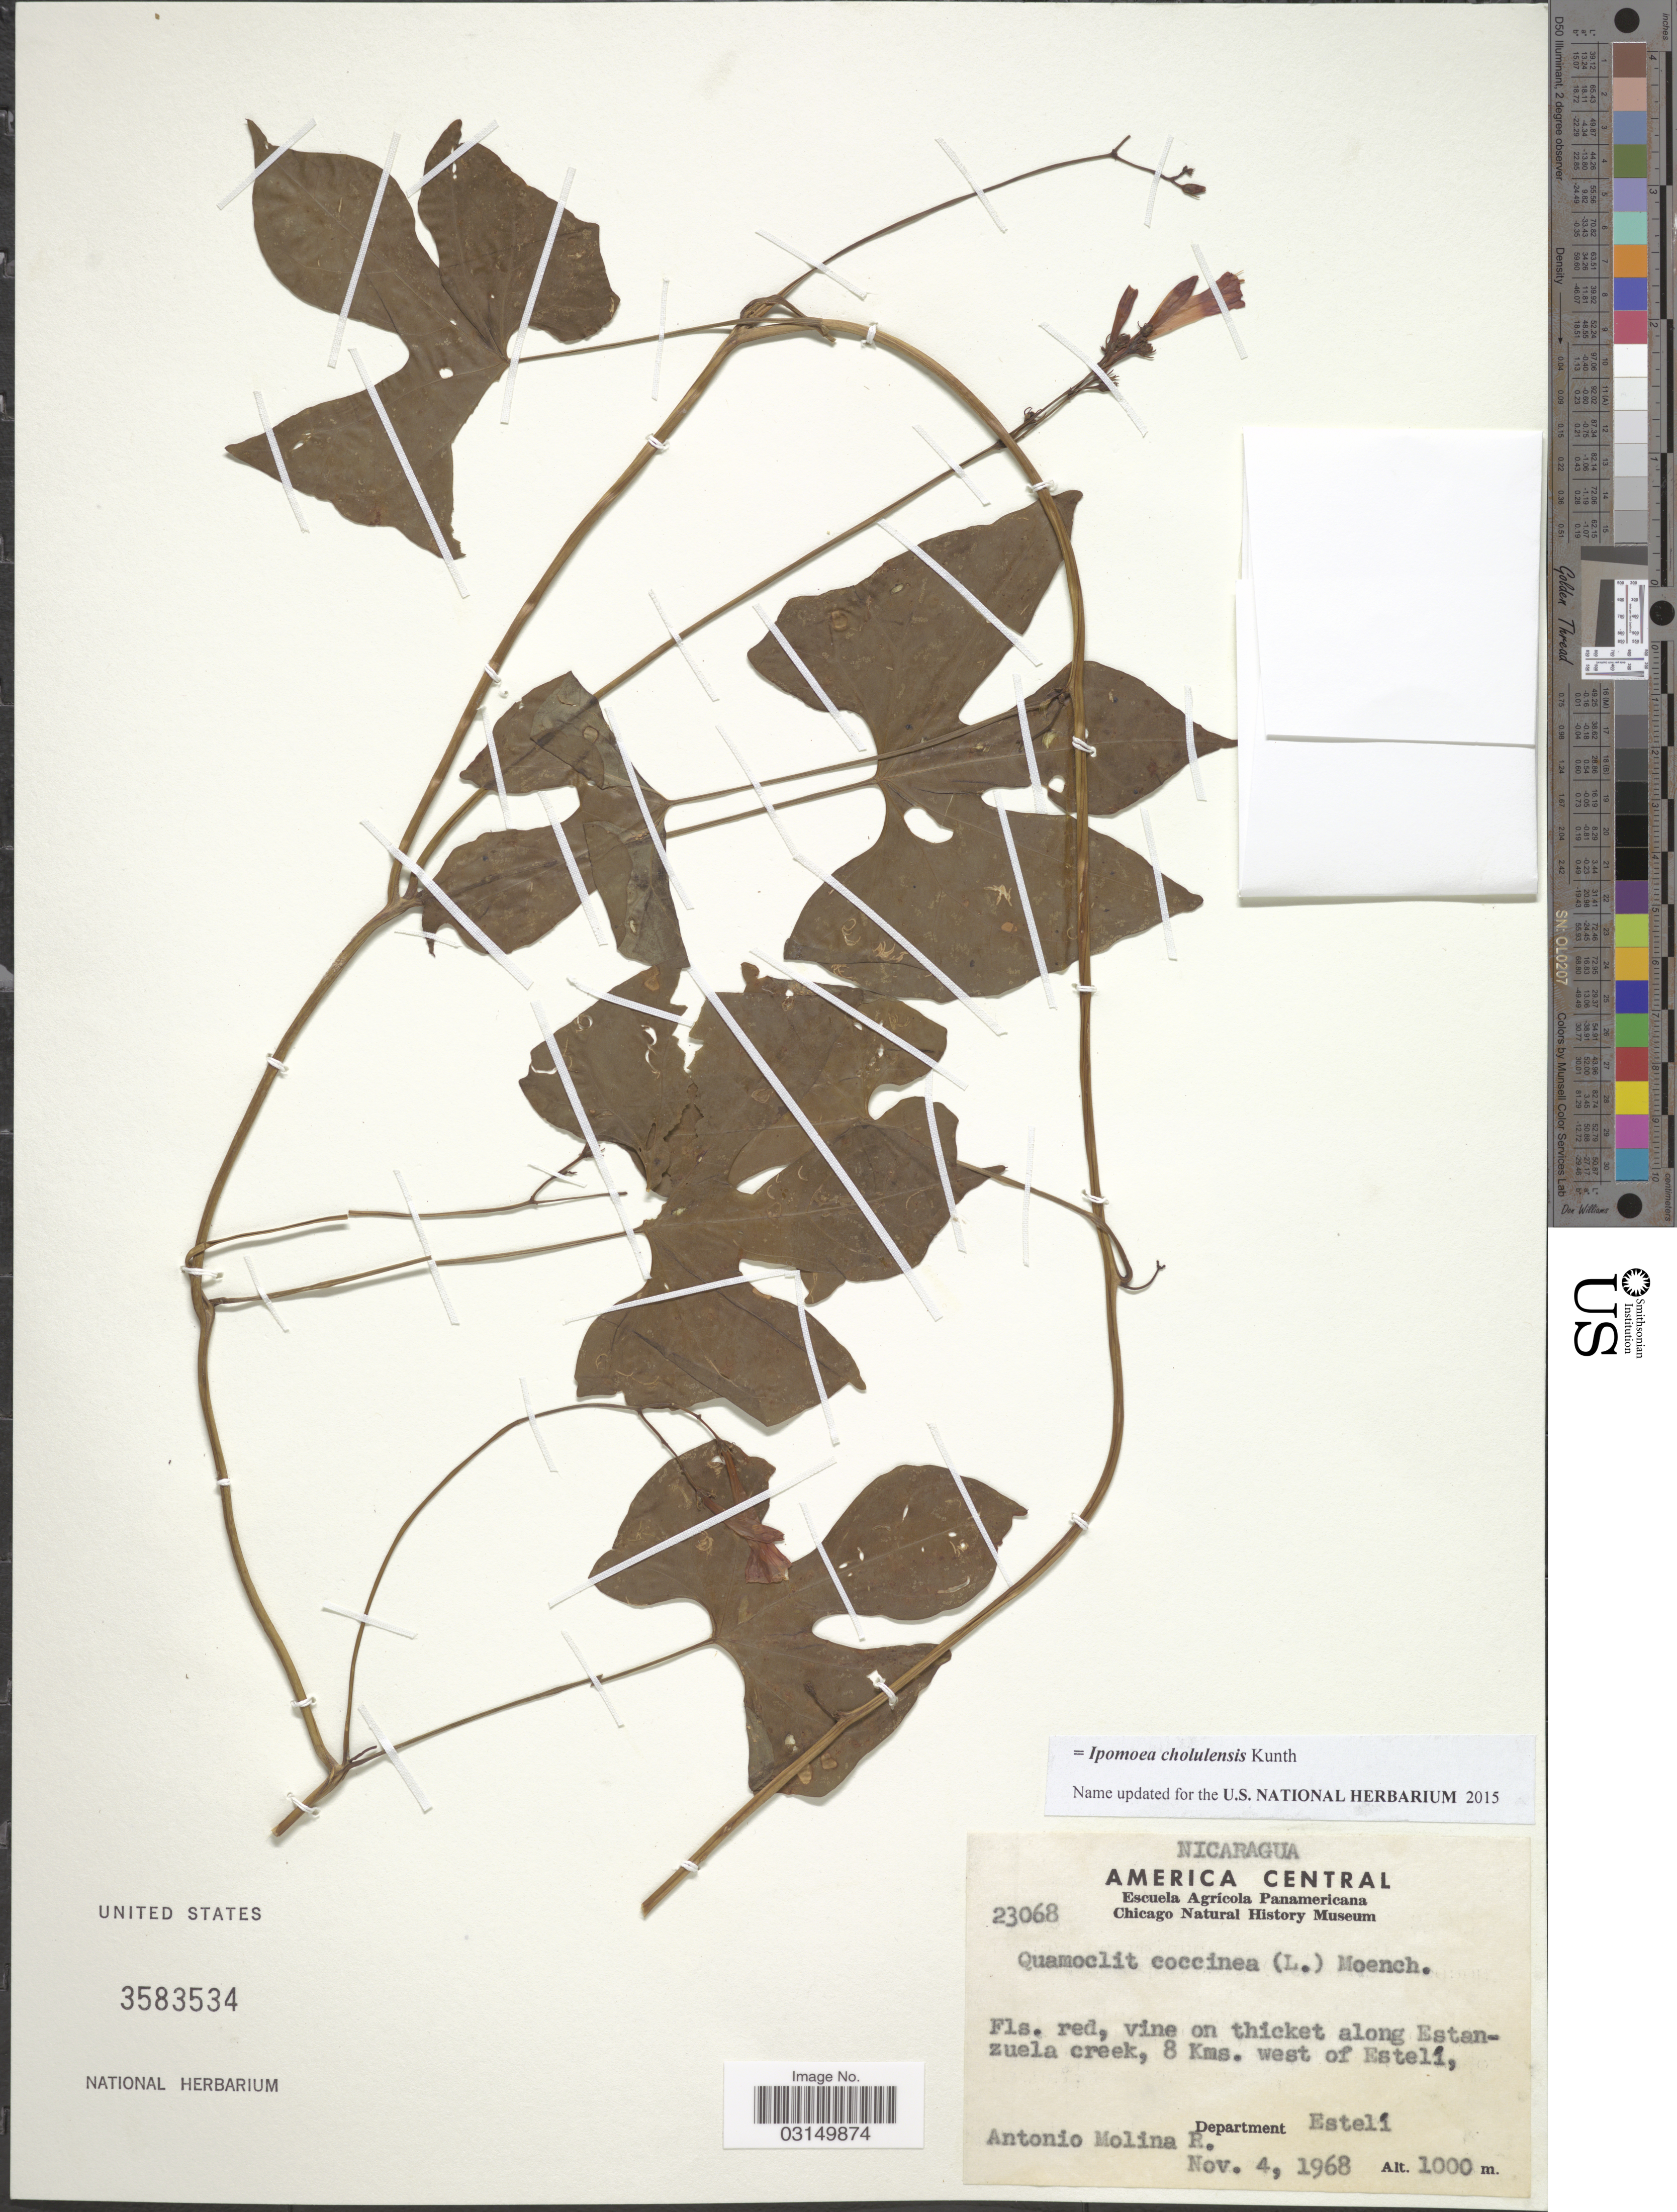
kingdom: Plantae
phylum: Tracheophyta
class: Magnoliopsida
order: Solanales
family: Convolvulaceae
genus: Ipomoea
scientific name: Ipomoea cholulensis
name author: Kunth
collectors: A. Molina R.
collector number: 23068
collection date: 1968-11-04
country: Nicaragua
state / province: Esteli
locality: Vine on thicket along Estanzuela creek, 8 Kms. west of Estelí, Department Estelí.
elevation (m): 1000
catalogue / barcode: US 3583534